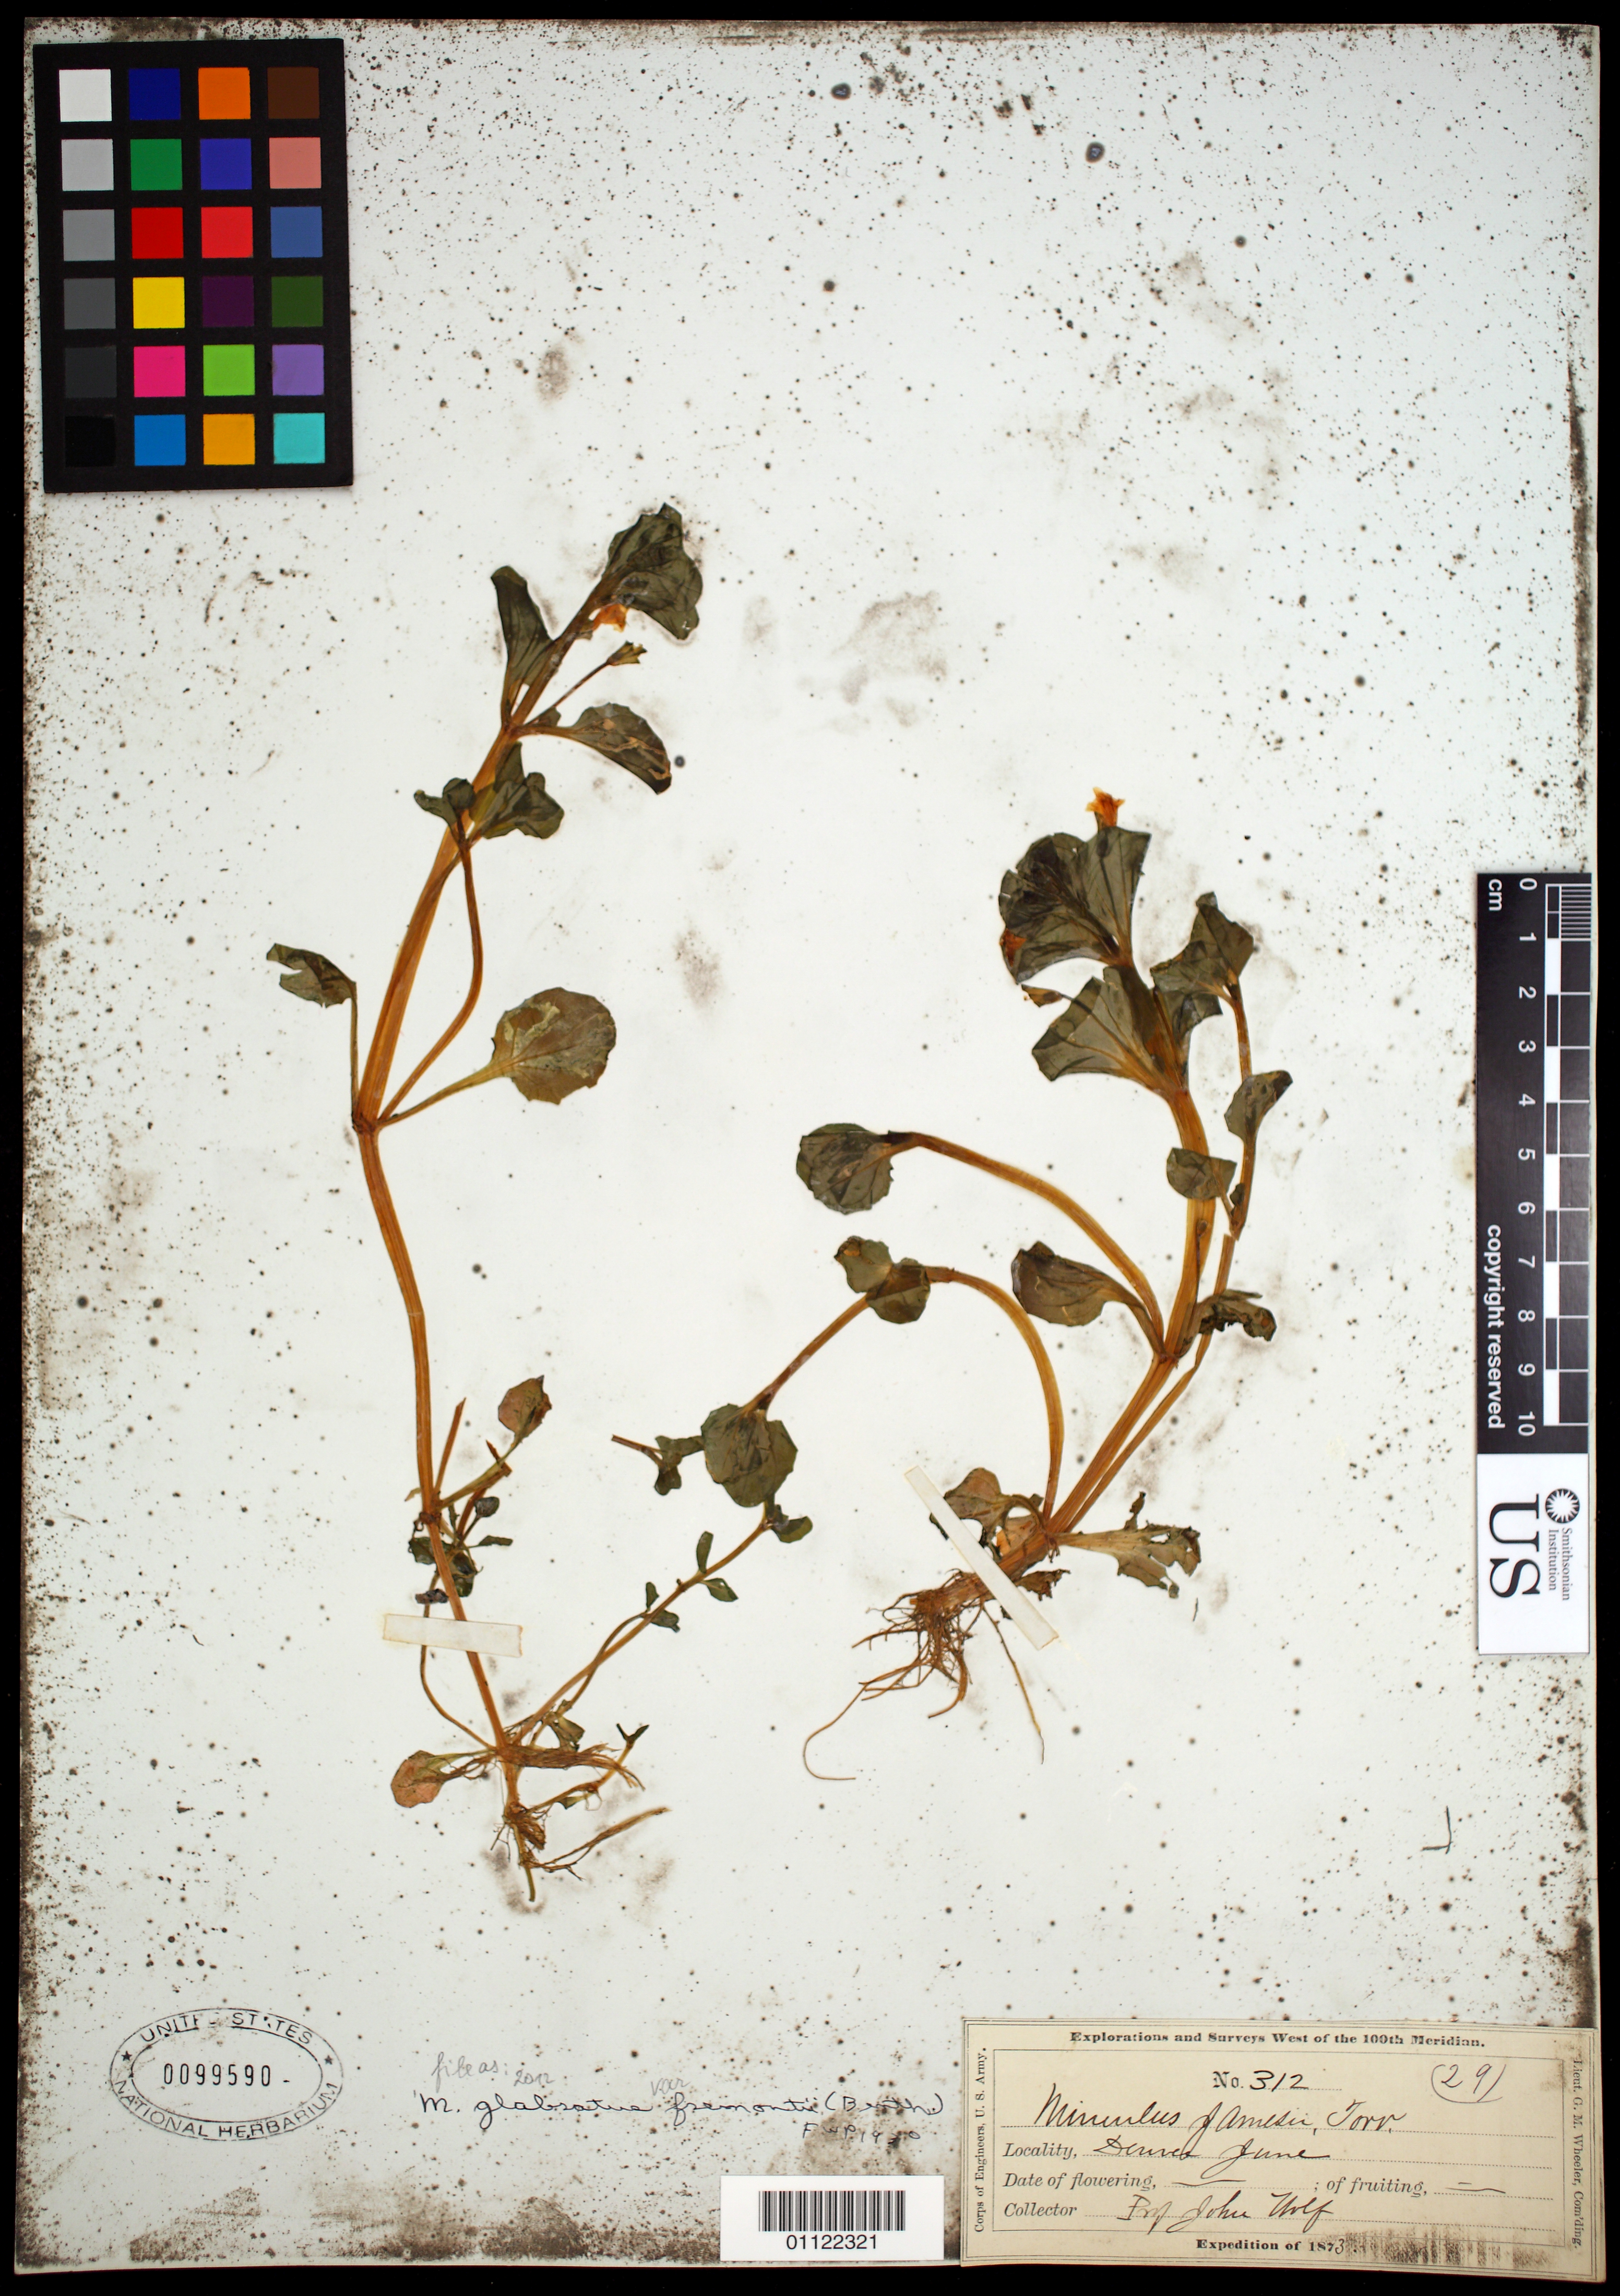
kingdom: Plantae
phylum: Tracheophyta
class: Magnoliopsida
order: Lamiales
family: Phrymaceae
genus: Mimulus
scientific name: Mimulus glabratus var. fremontii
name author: Kunth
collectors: J. Wolf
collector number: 312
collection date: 1873-06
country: United States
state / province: Colorado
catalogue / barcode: US 99590